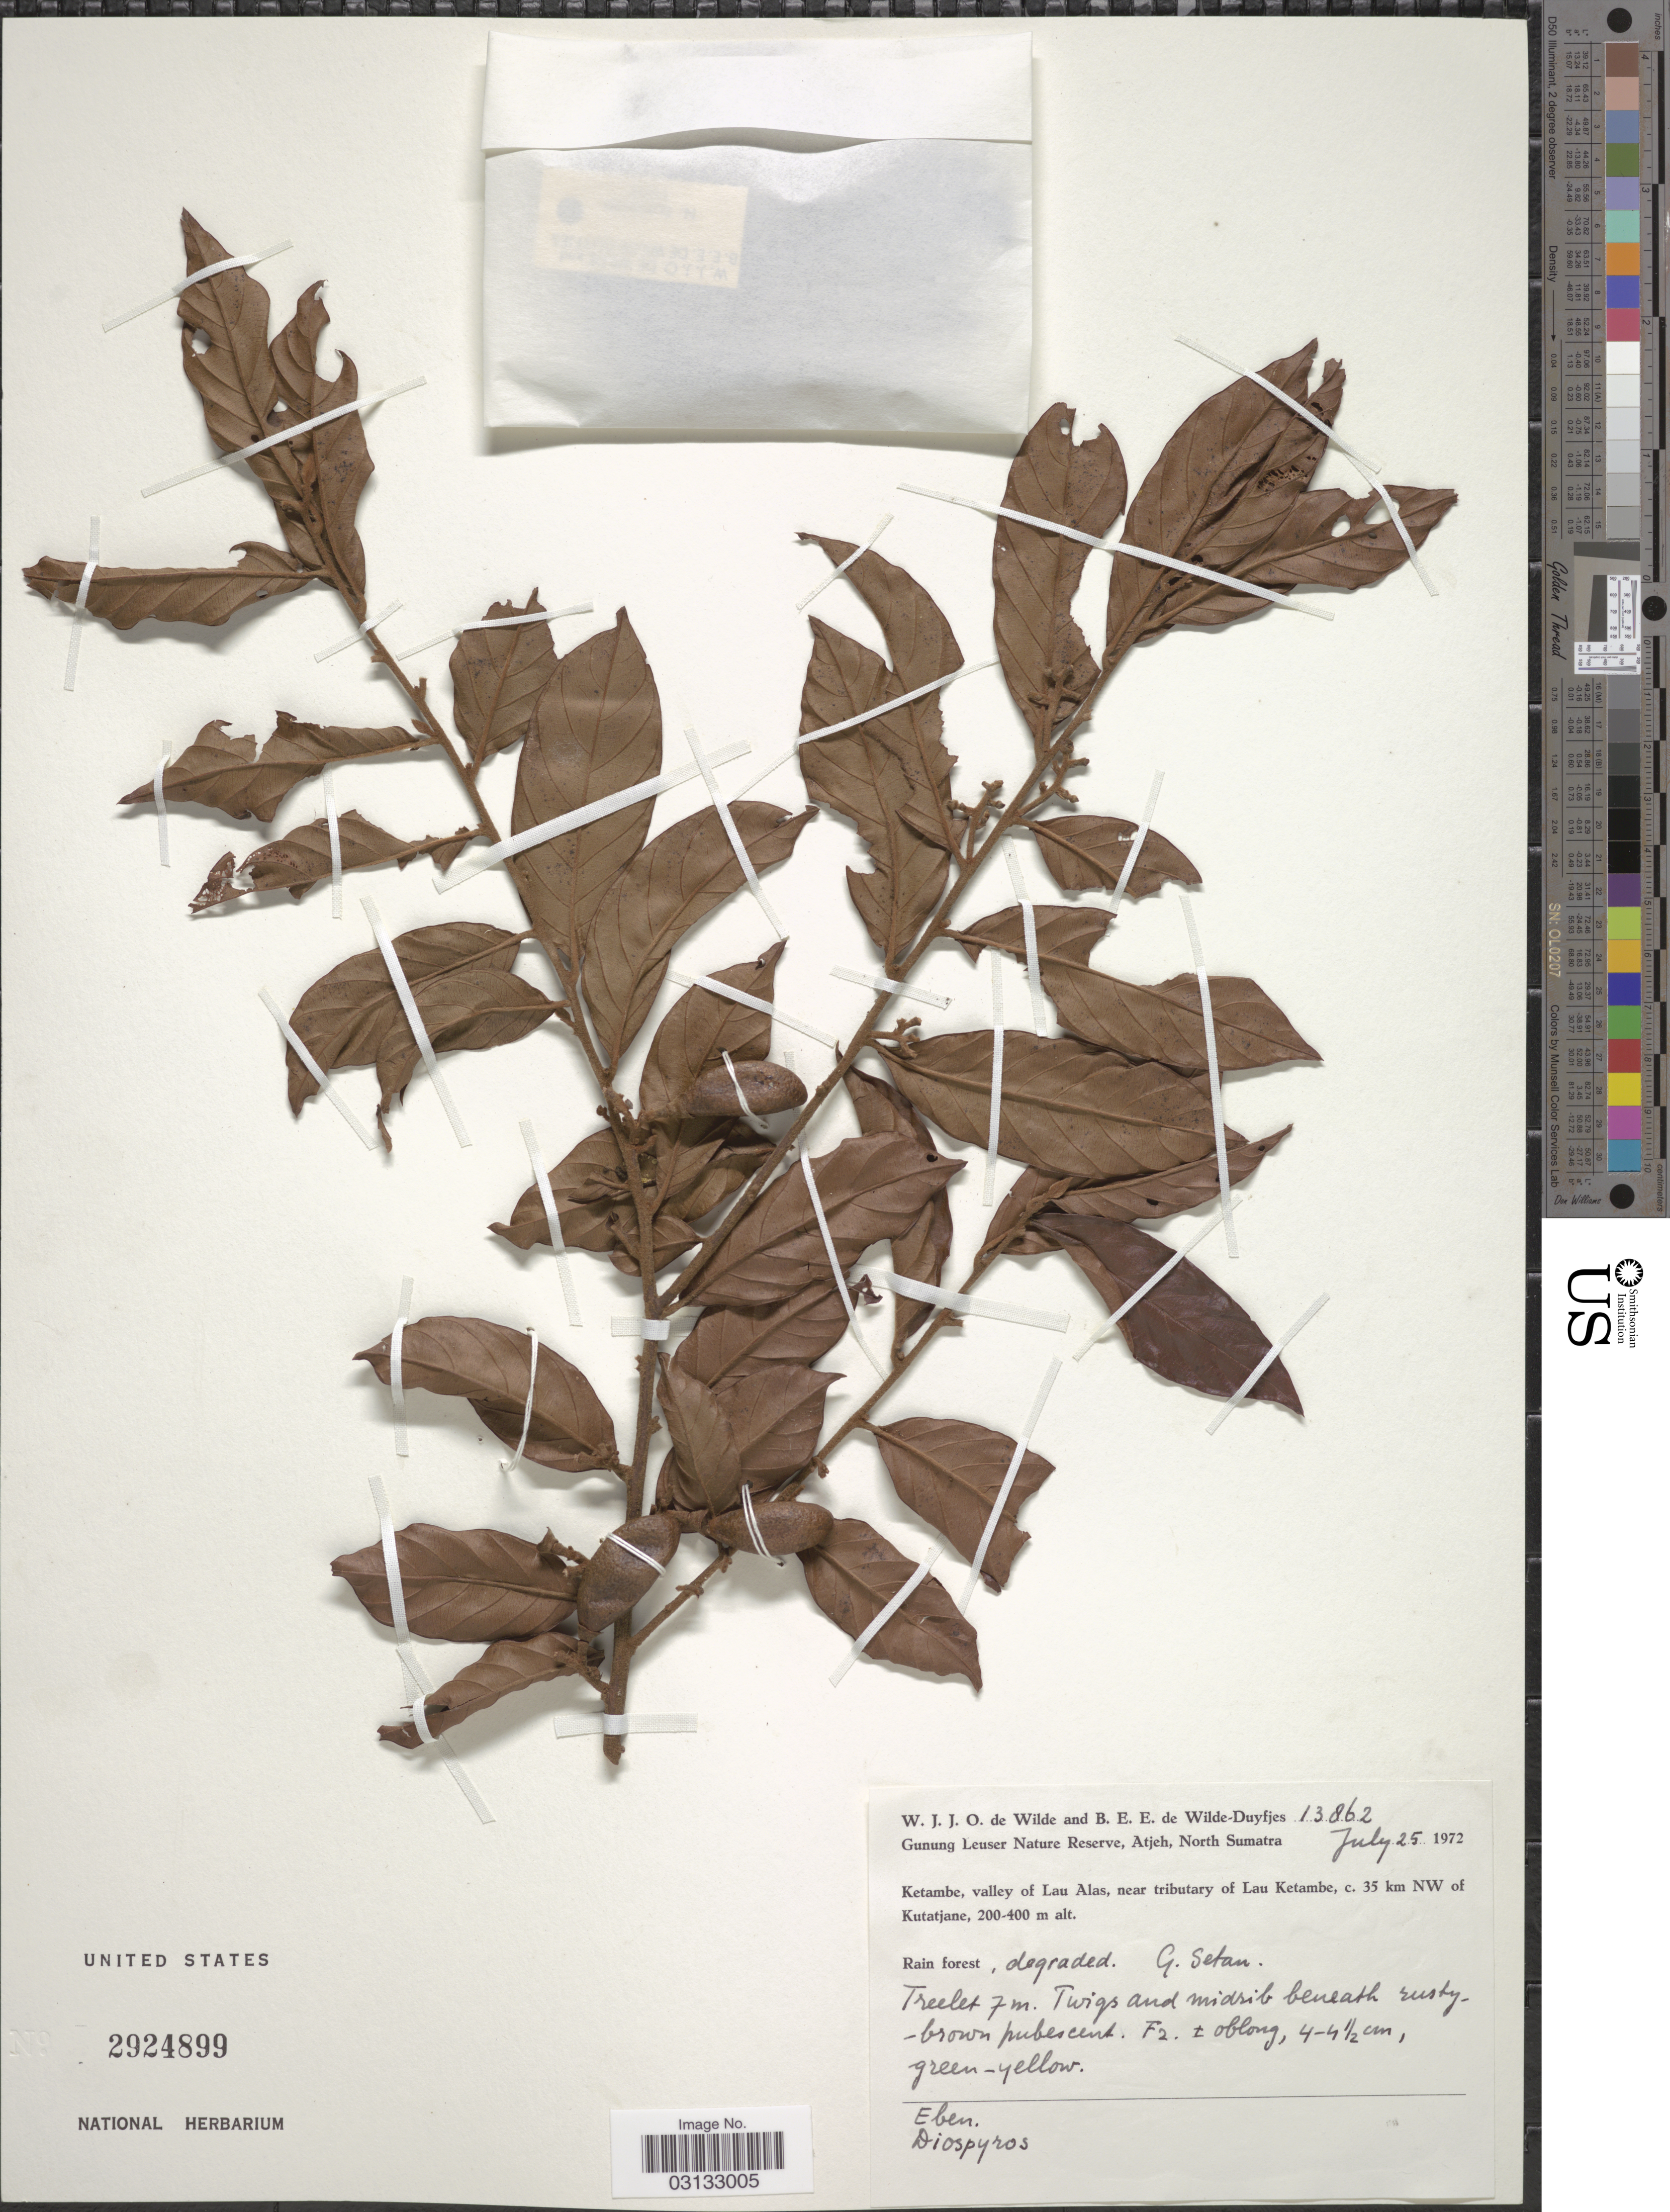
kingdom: Plantae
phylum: Tracheophyta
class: Magnoliopsida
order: Ericales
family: Ebenaceae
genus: Diospyros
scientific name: Diospyros sp.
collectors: W. J. de Wilde & B. E. de Wilde-Duyfjes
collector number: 13862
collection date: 1972-07-25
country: Indonesia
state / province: Sumatra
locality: Gunung Leuser Nature Reserve, Atjeh, North Sumatra, Ketambe, valley of Lau Alas, near tributary of Lau Ketambe, c. 35 km NW of Kutatjane.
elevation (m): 200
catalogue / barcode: US 2924899